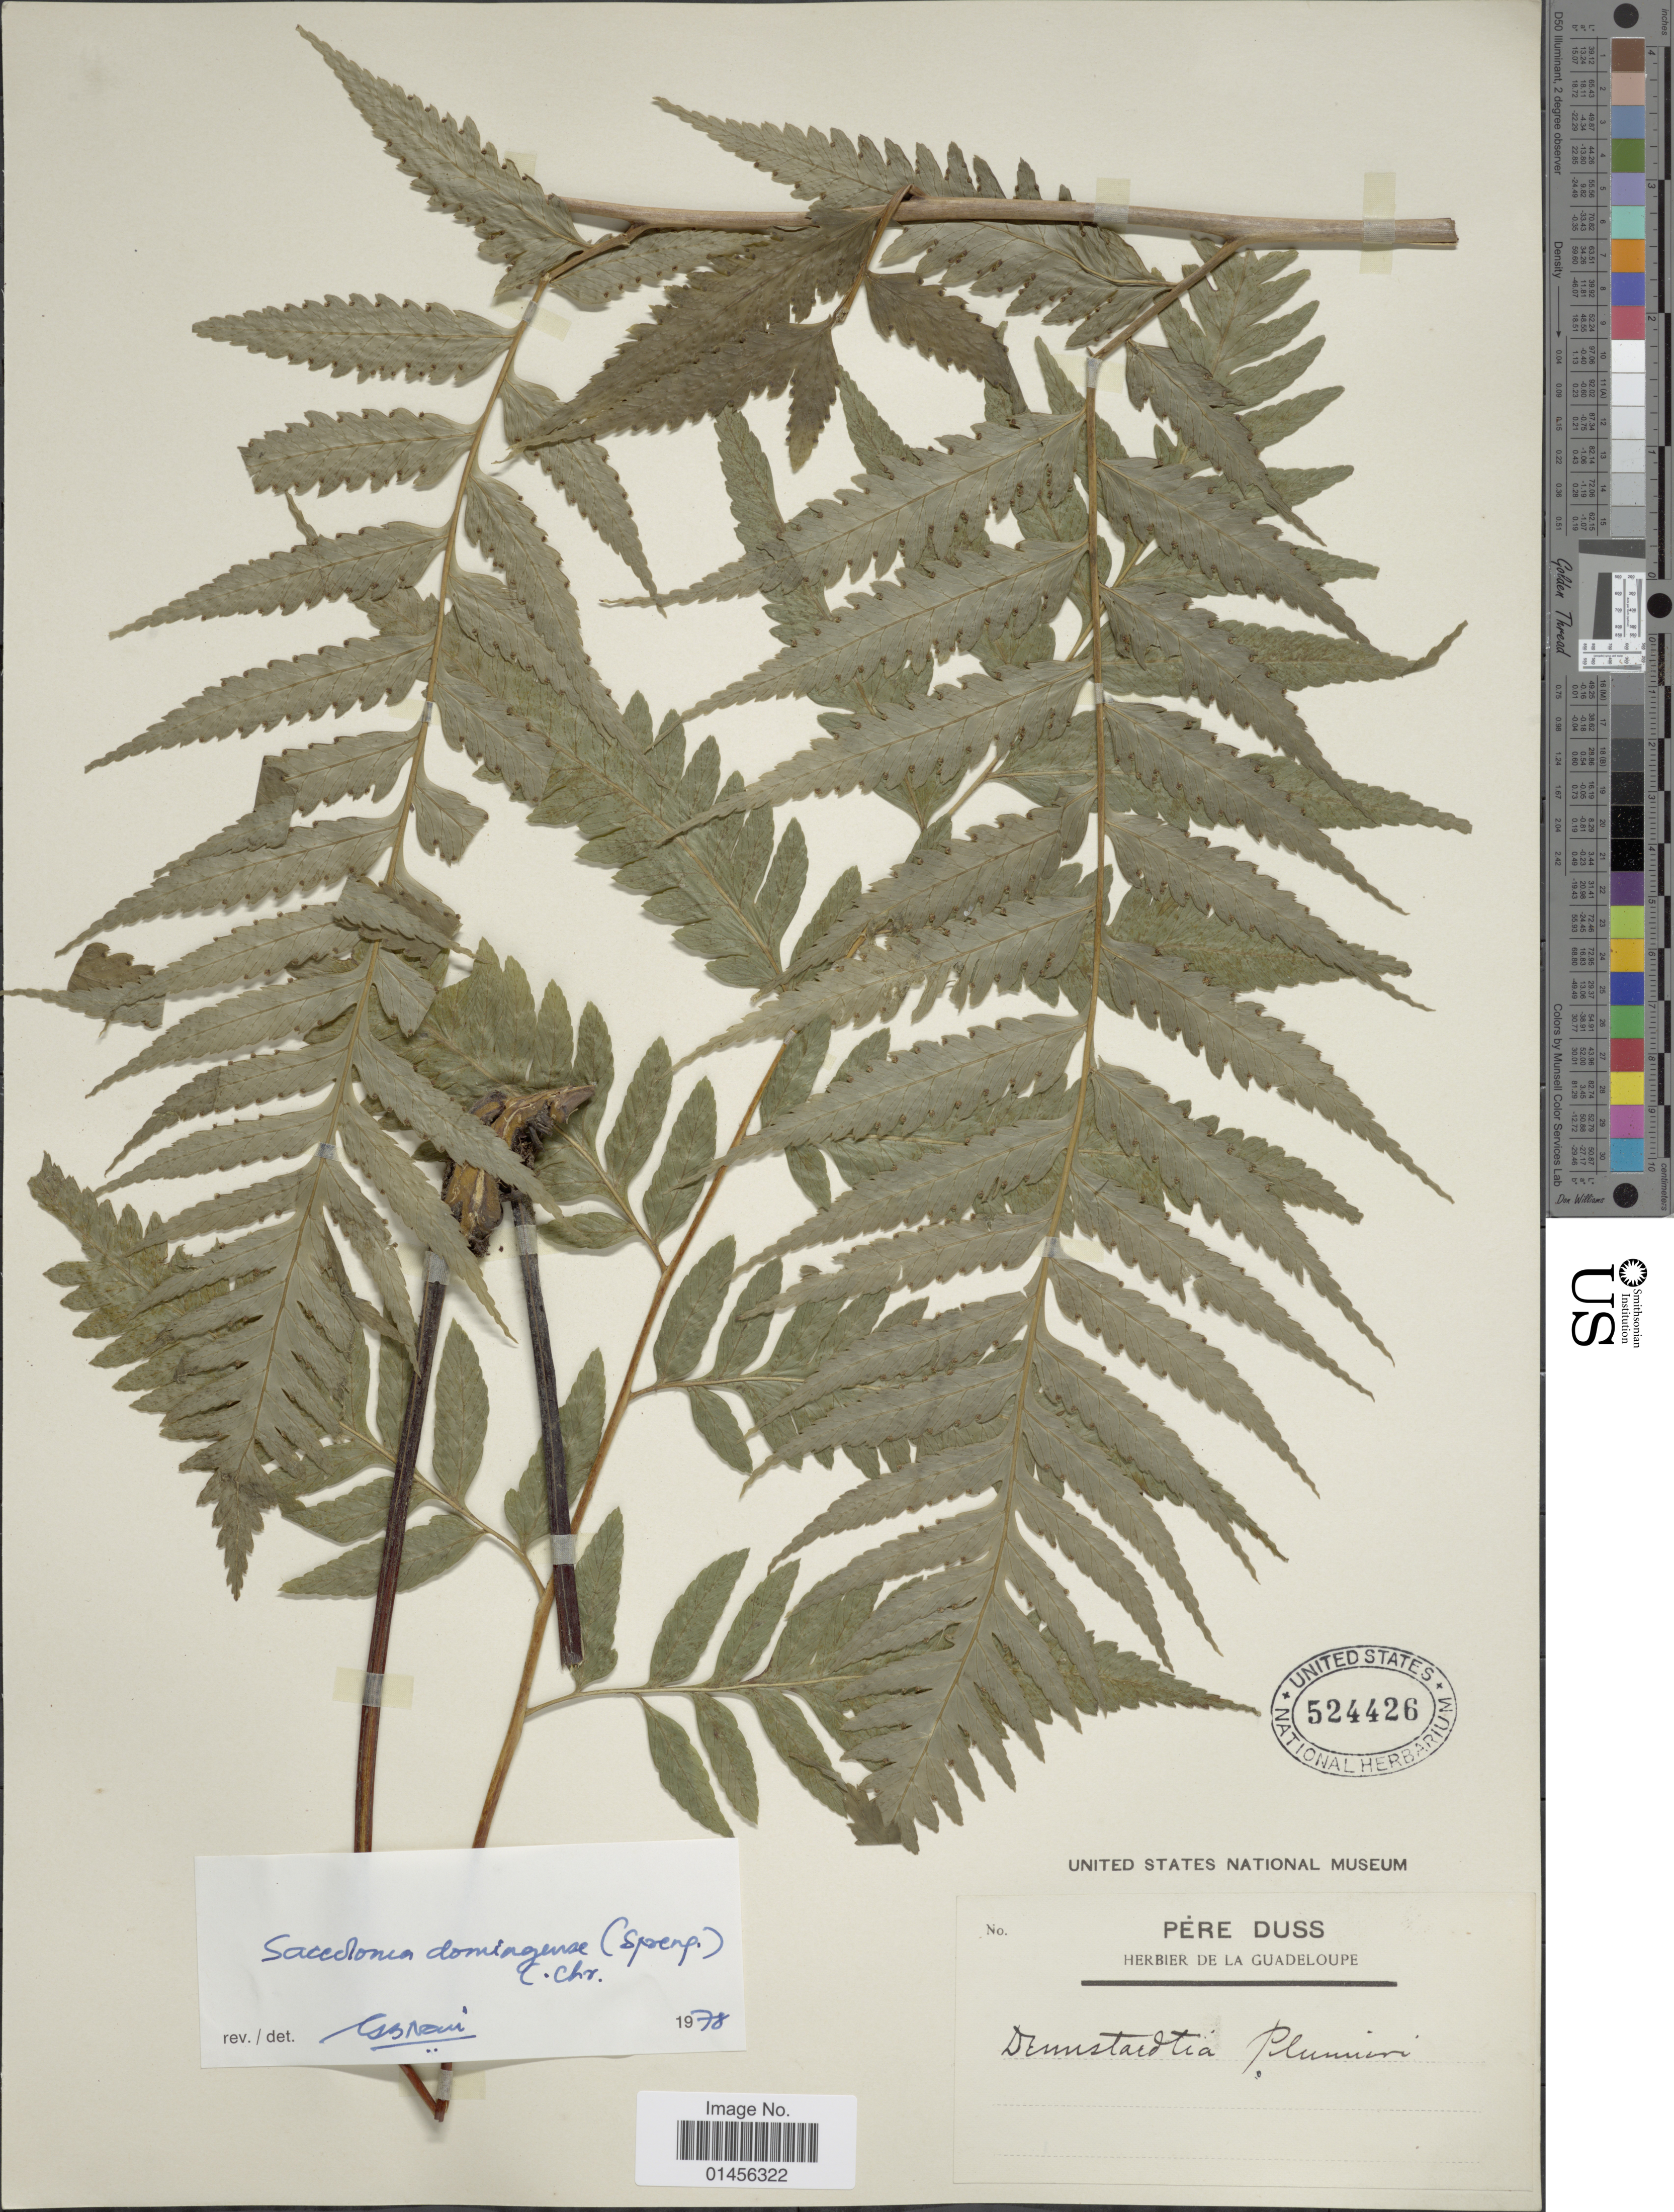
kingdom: Plantae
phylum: Tracheophyta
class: Polypodiopsida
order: Polypodiales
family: Saccolomataceae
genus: Saccoloma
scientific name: Saccoloma domingense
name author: (Spreng.) C. Chr.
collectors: Père Duss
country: Guadeloupe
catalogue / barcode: US 524426